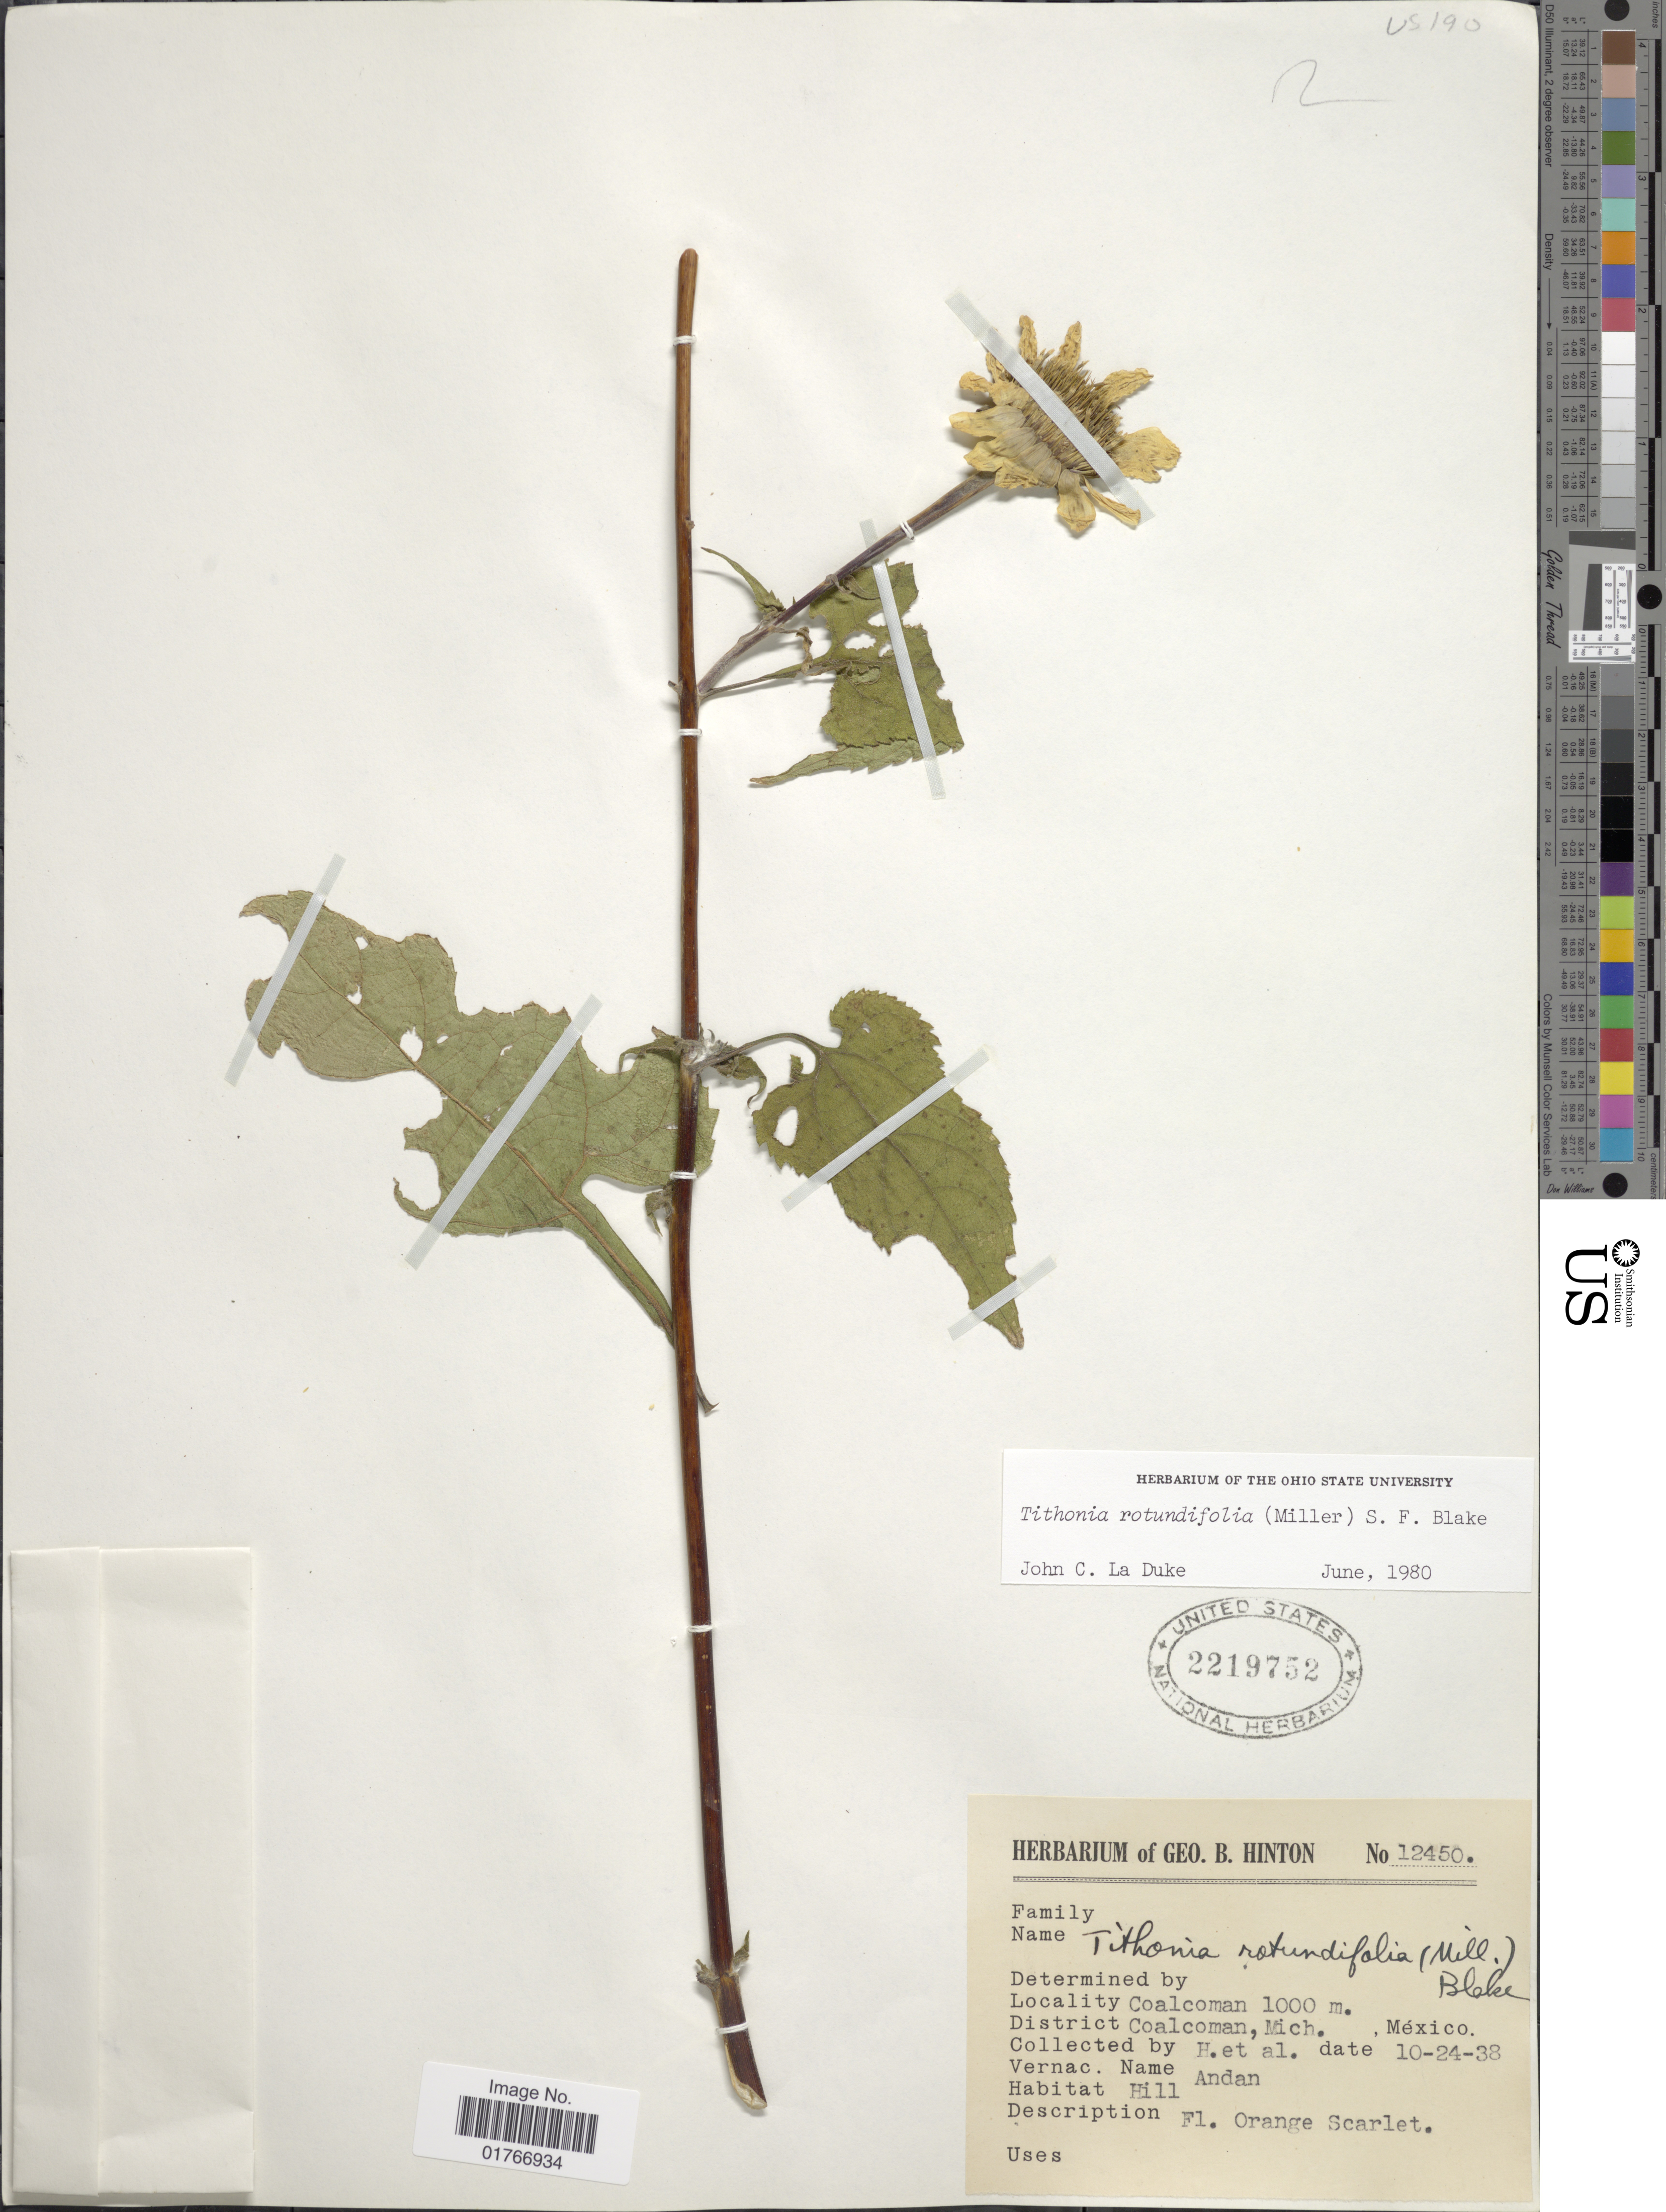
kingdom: Plantae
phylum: Tracheophyta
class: Magnoliopsida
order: Asterales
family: Asteraceae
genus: Tithonia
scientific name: Tithonia rotundifolia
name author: (Mill.) S.F. Blake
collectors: G. B. Hinton & et al.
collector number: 12450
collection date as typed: Transcribed d/m/y: 24/10/38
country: Mexico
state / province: Michoacán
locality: Coalcoman, District Coalcoman, Mich.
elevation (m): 1000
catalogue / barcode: US 2219752